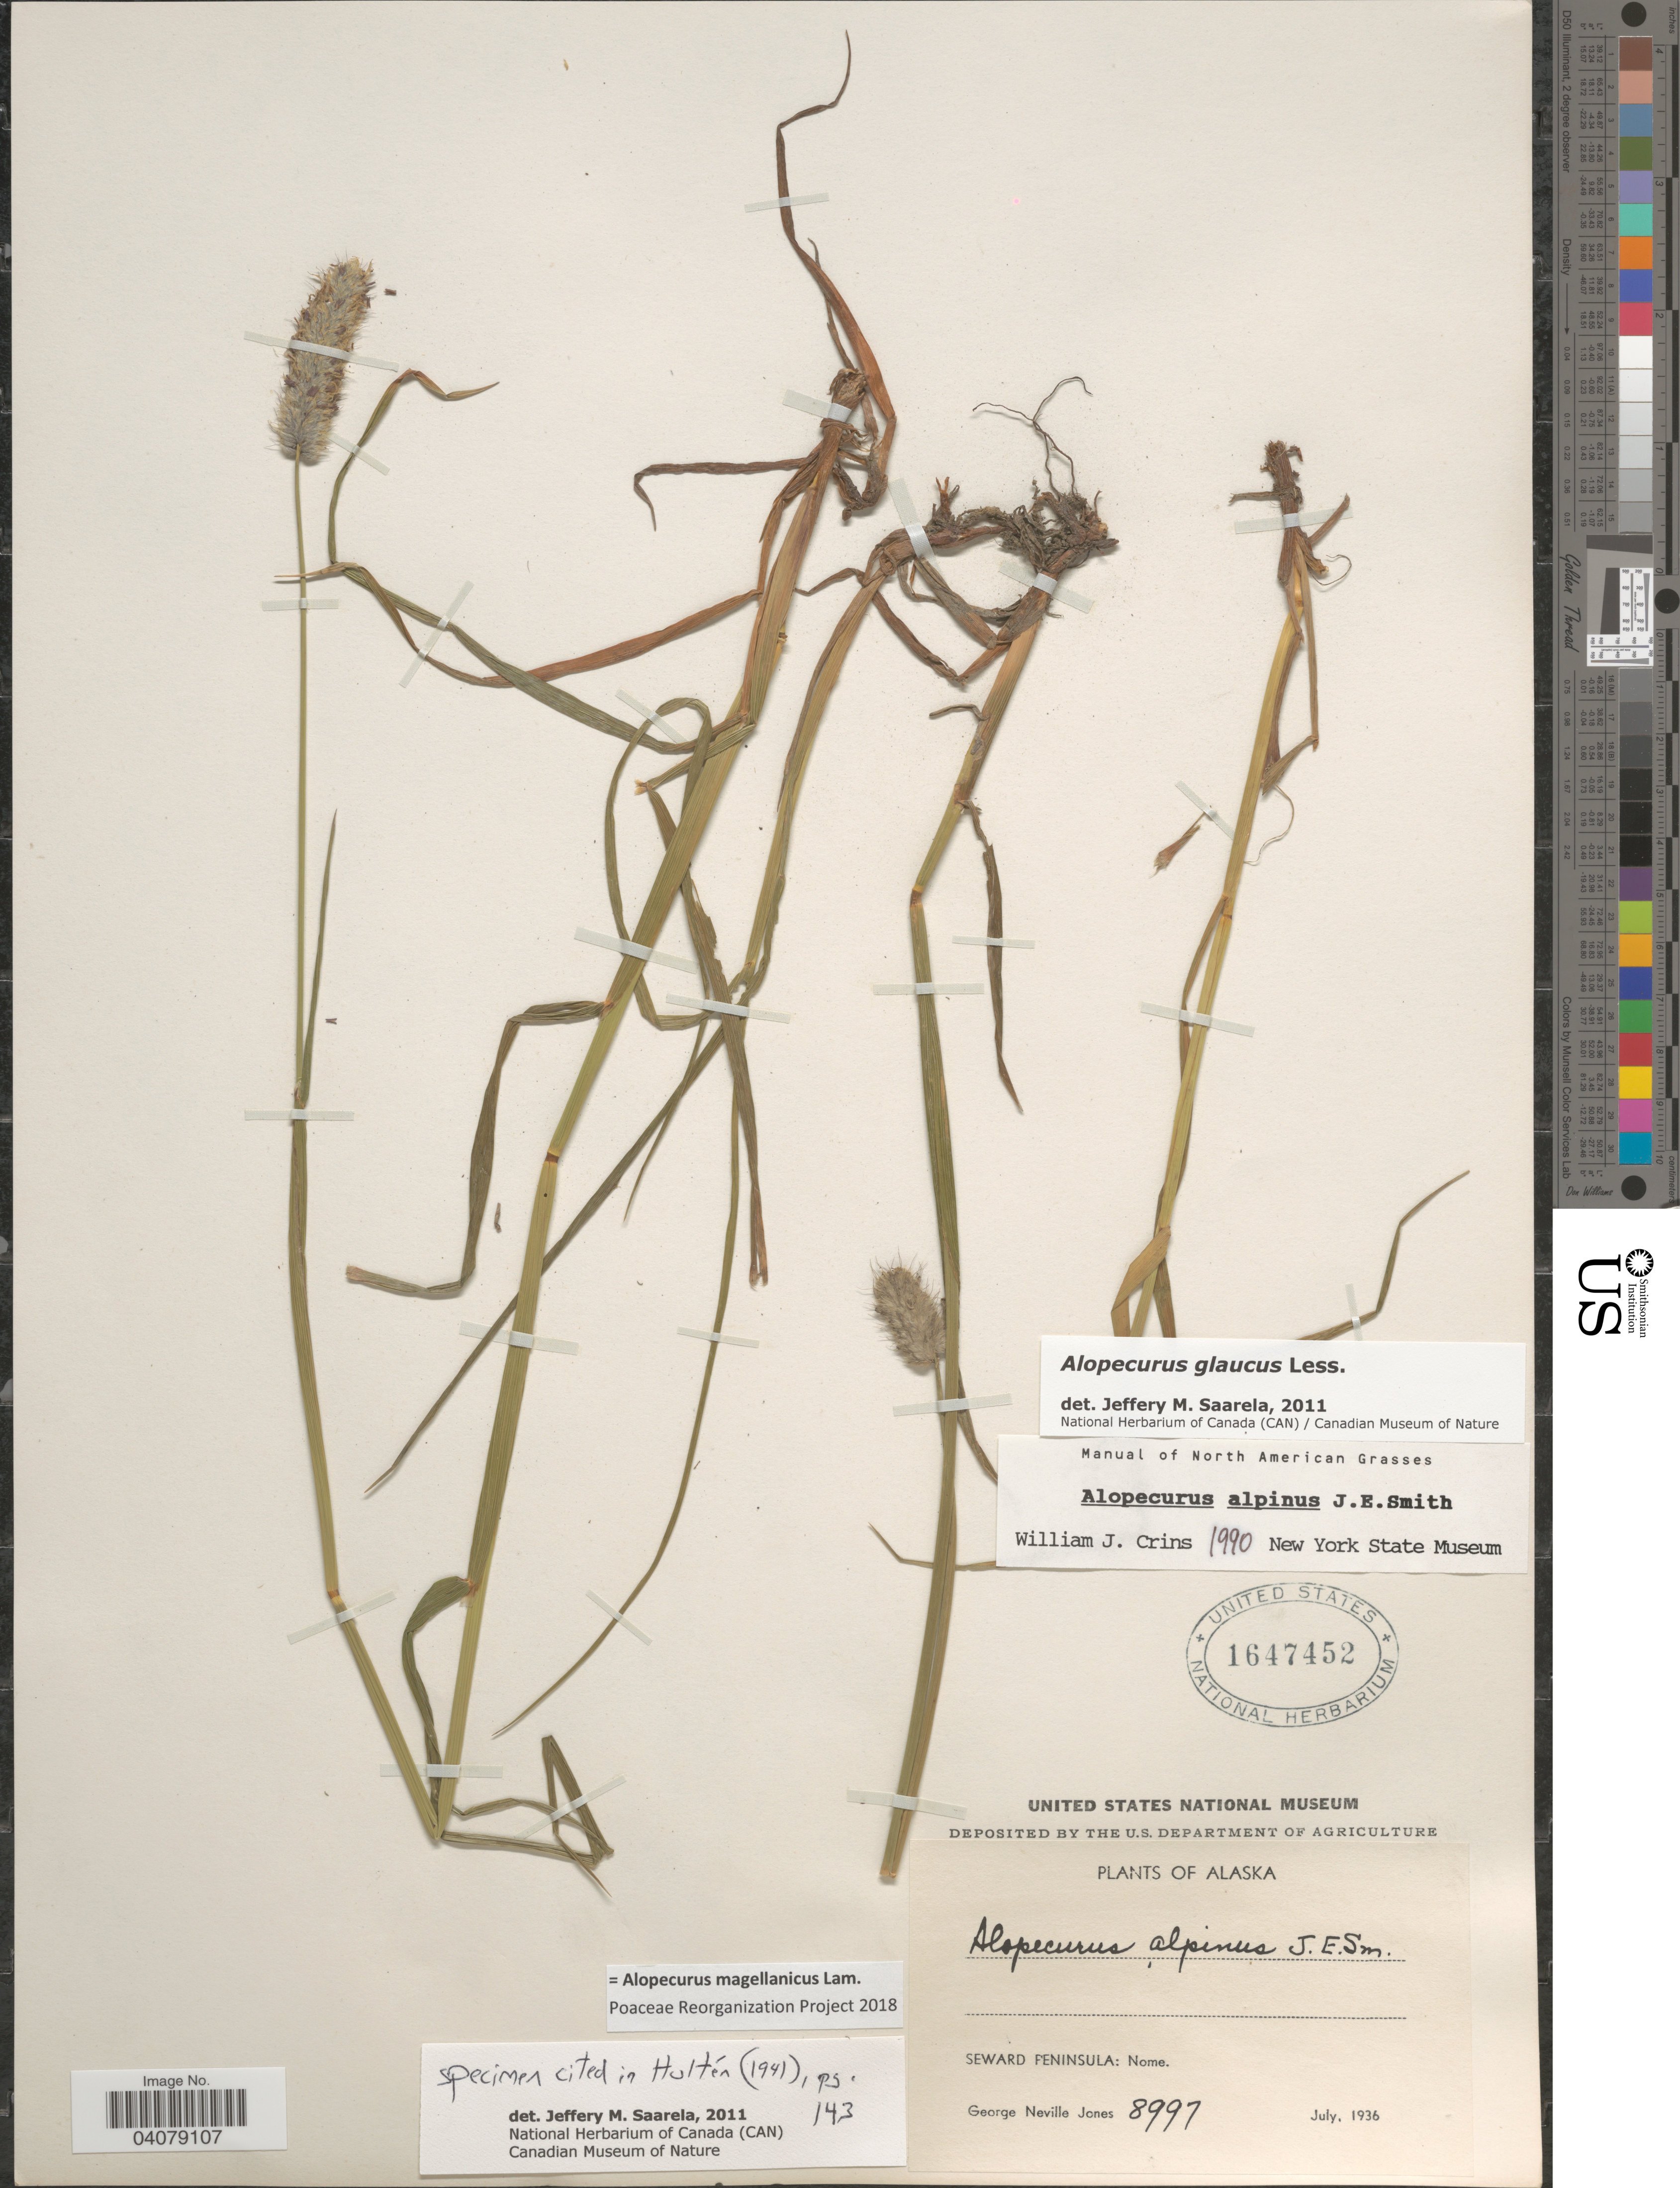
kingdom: Plantae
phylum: Tracheophyta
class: Liliopsida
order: Poales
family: Poaceae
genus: Alopecurus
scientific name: Alopecurus magellanicus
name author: Lam.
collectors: G. N. Jones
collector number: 8997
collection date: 1936-07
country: United States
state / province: Alaska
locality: Seward Peninsula: Nome.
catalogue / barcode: US 1647452